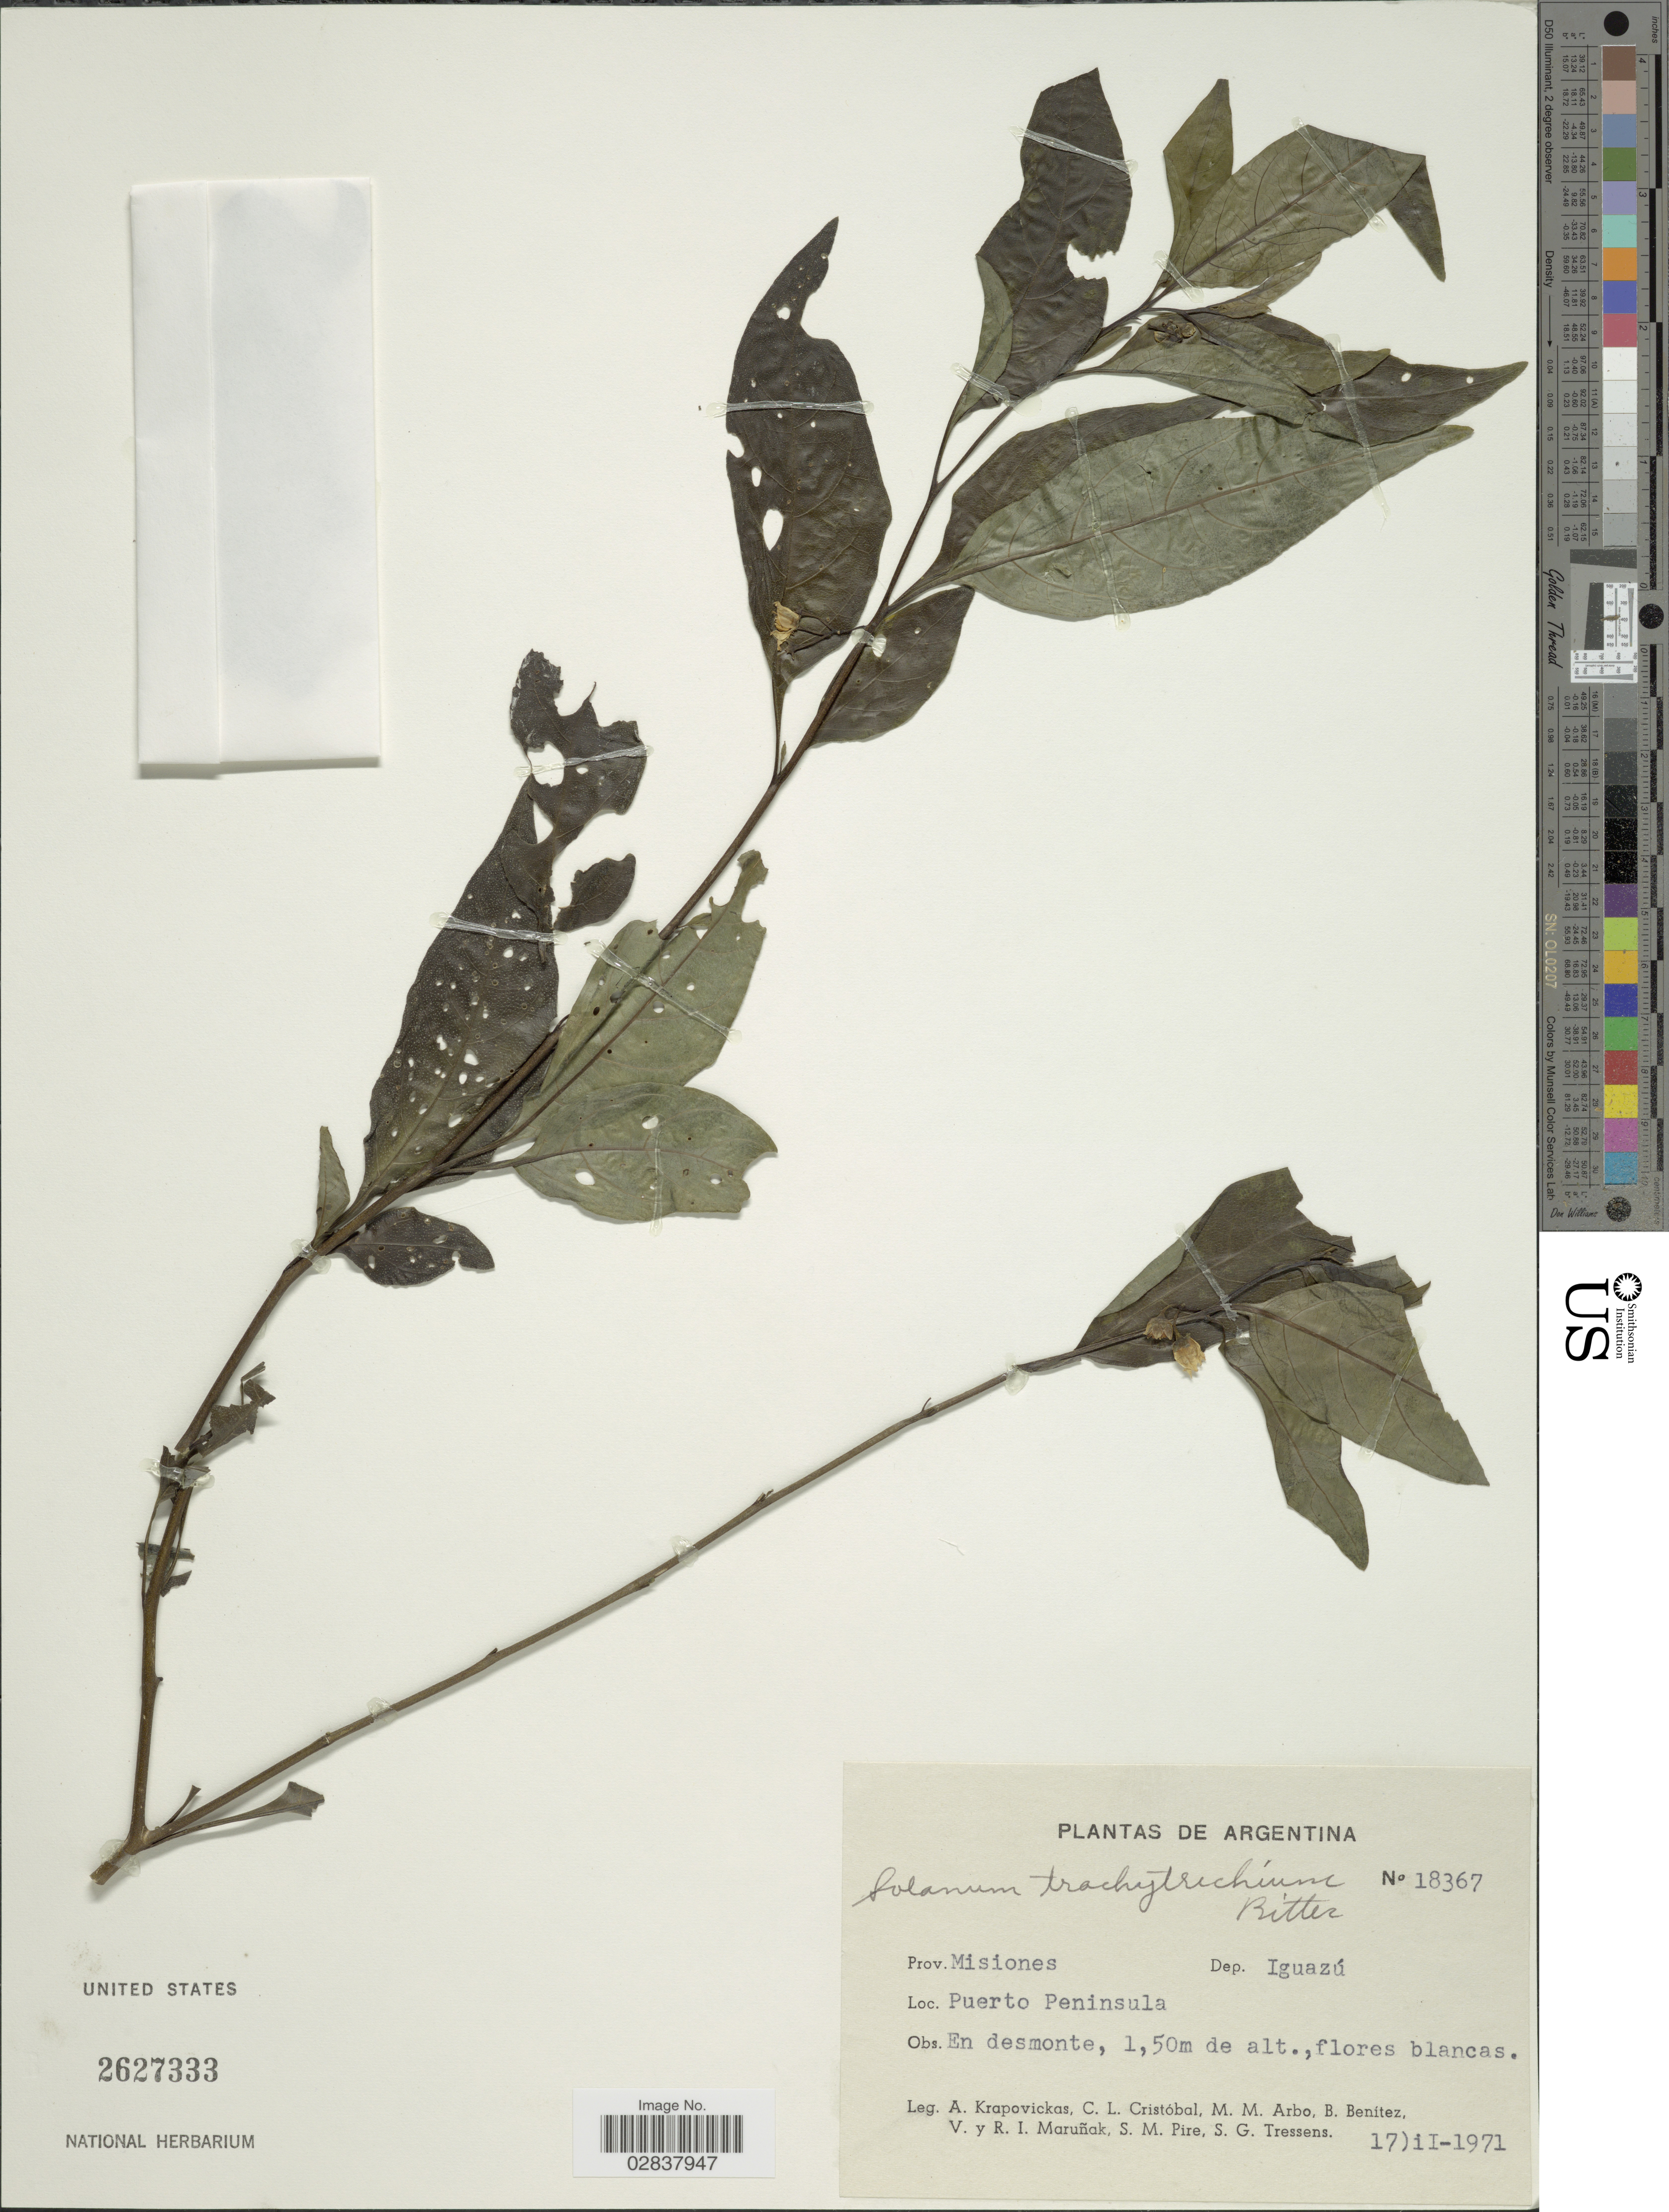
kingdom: Plantae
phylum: Tracheophyta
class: Magnoliopsida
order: Solanales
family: Solanaceae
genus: Solanum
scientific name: Solanum trachytrichium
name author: Bitter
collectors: A. Krapovickas, C. L. Cristóbal, M. M. Arbo, B. Benítez & et al.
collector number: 18367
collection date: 1971-02-17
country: Argentina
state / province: Misiones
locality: Dep. Iguazú, Puerto Peninsula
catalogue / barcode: US 2627333